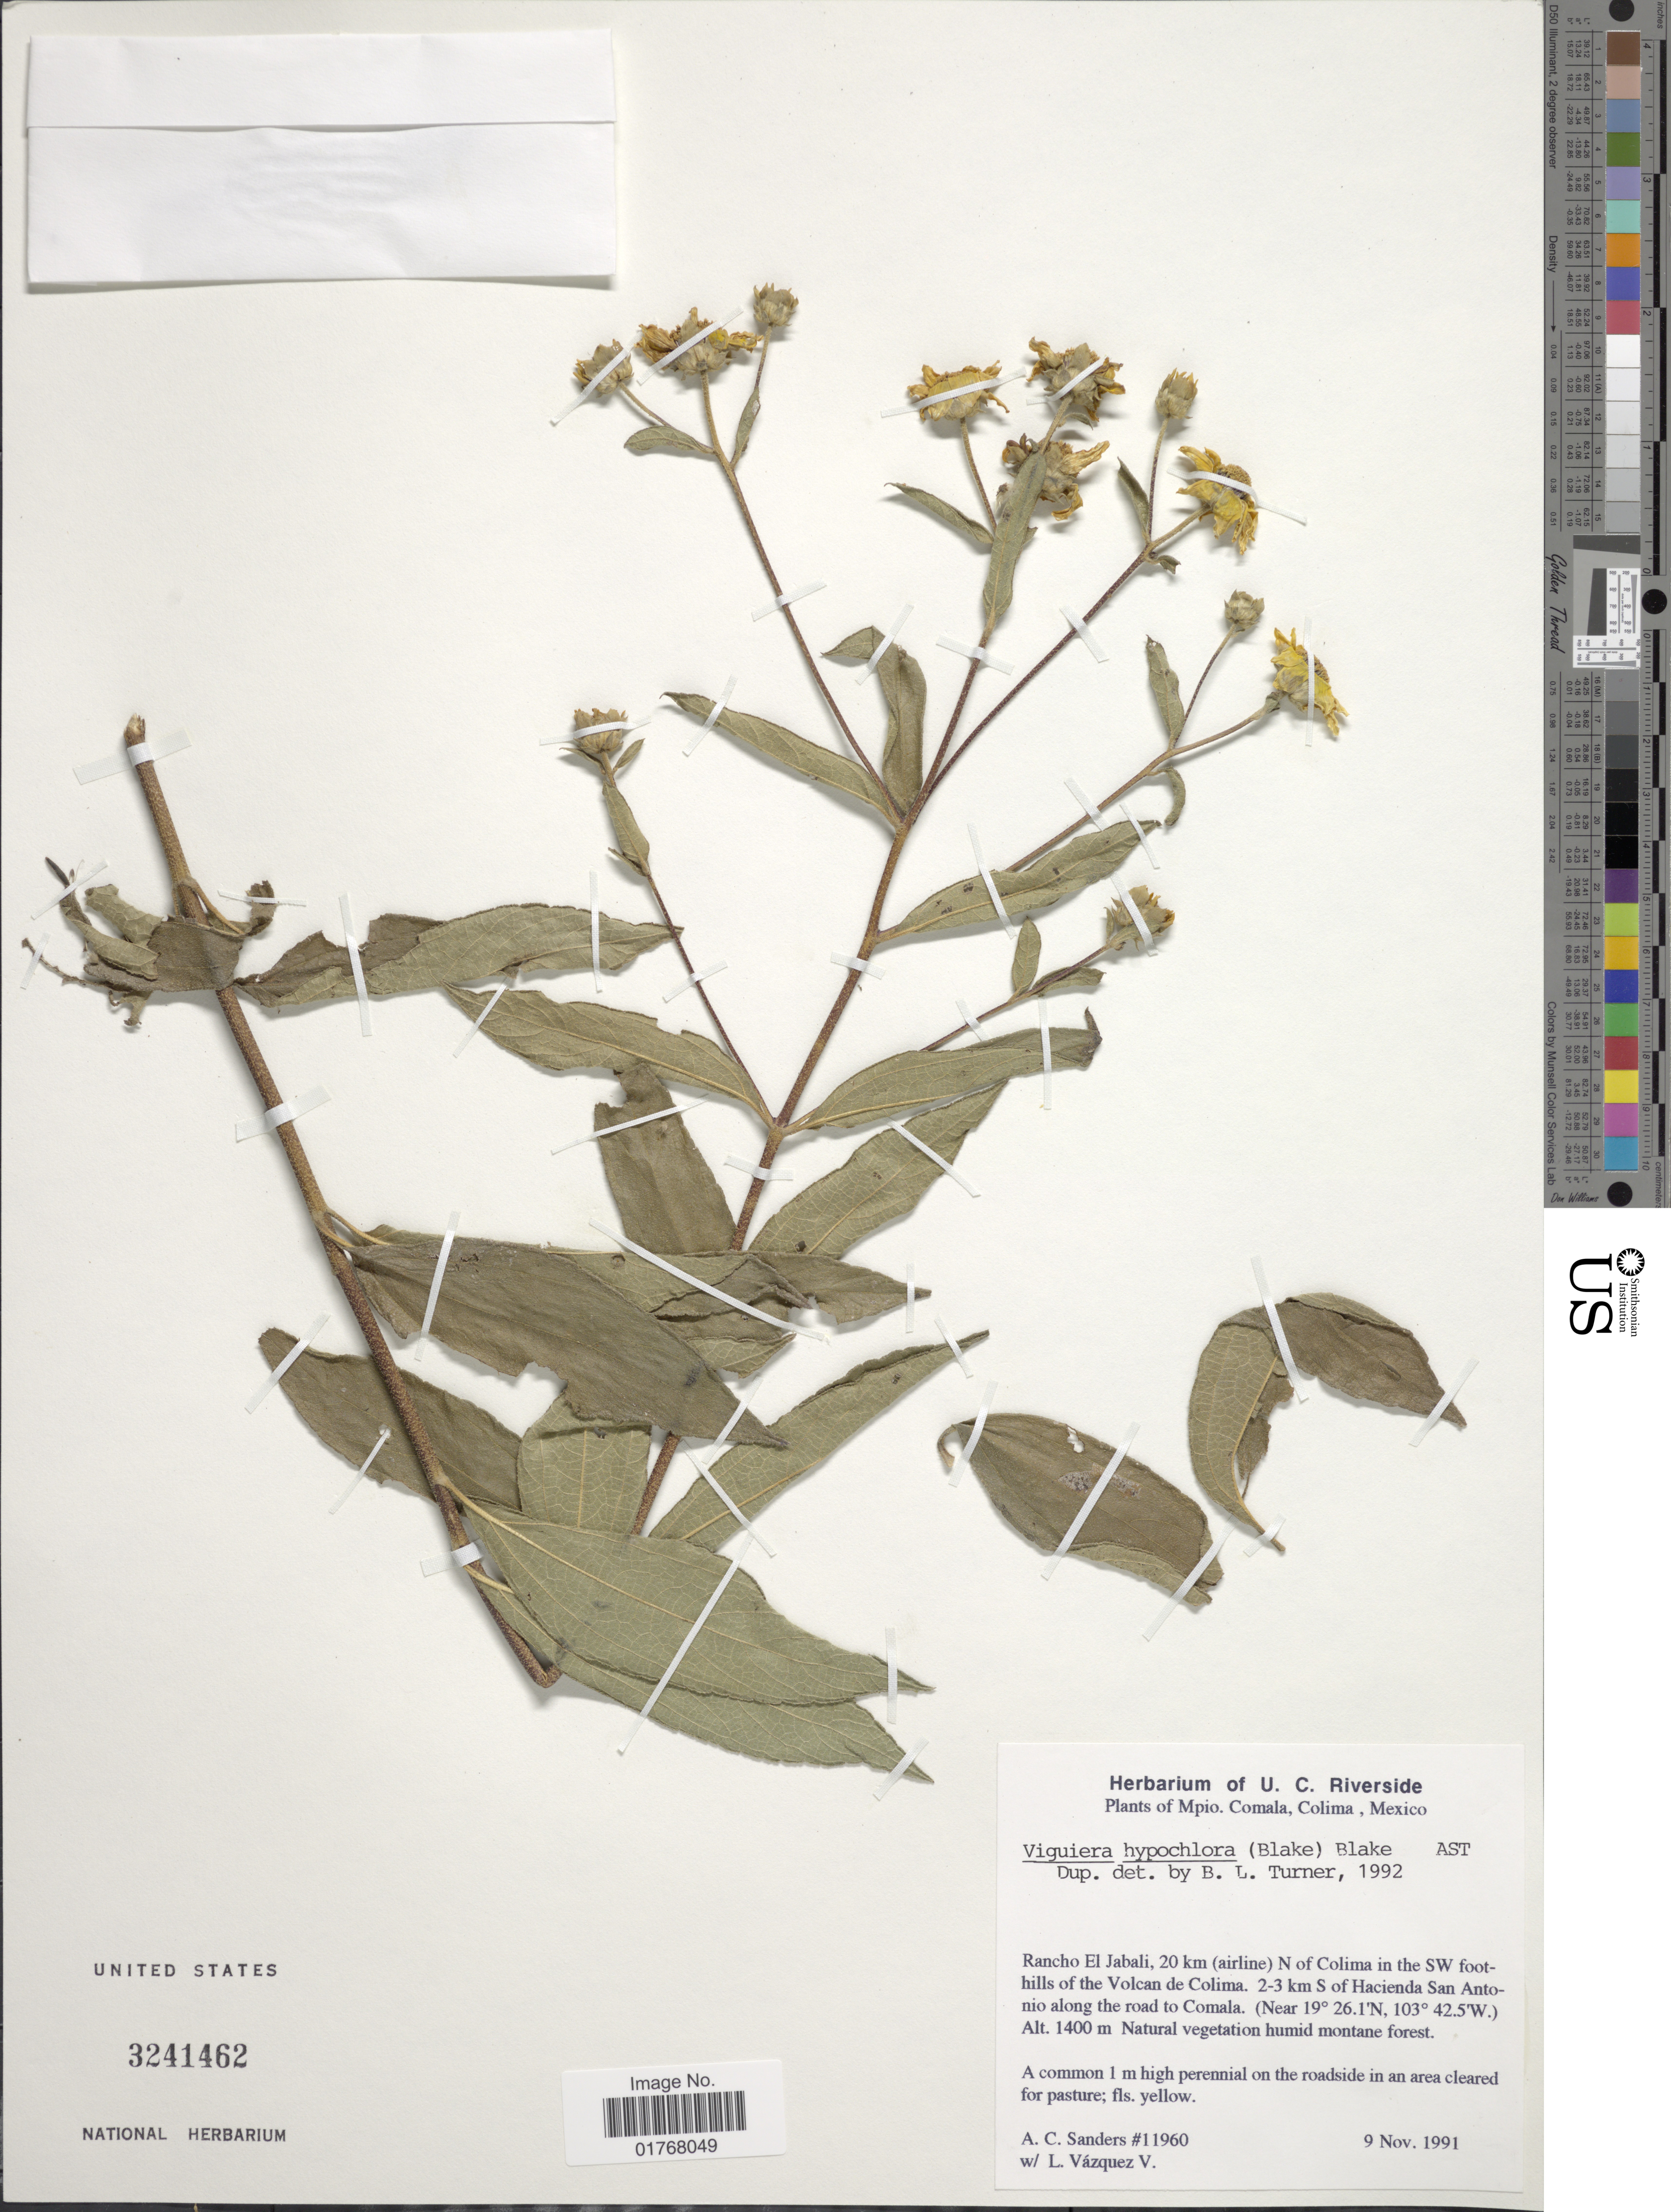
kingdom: Plantae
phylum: Tracheophyta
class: Magnoliopsida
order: Asterales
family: Asteraceae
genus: Viguiera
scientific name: Viguiera hypochlora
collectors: A. Sanders & L. Vazquez V.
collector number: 11960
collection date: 1991-11-09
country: Mexico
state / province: Colima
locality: Mpio Comala, Rancho El Jabali, 20 km (airline) N of Colima in the SW foothills of the Volcan de Colima. 2-3 km S of Hacienda San Antonio along the road to Comala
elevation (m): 1400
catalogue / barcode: US 3241462